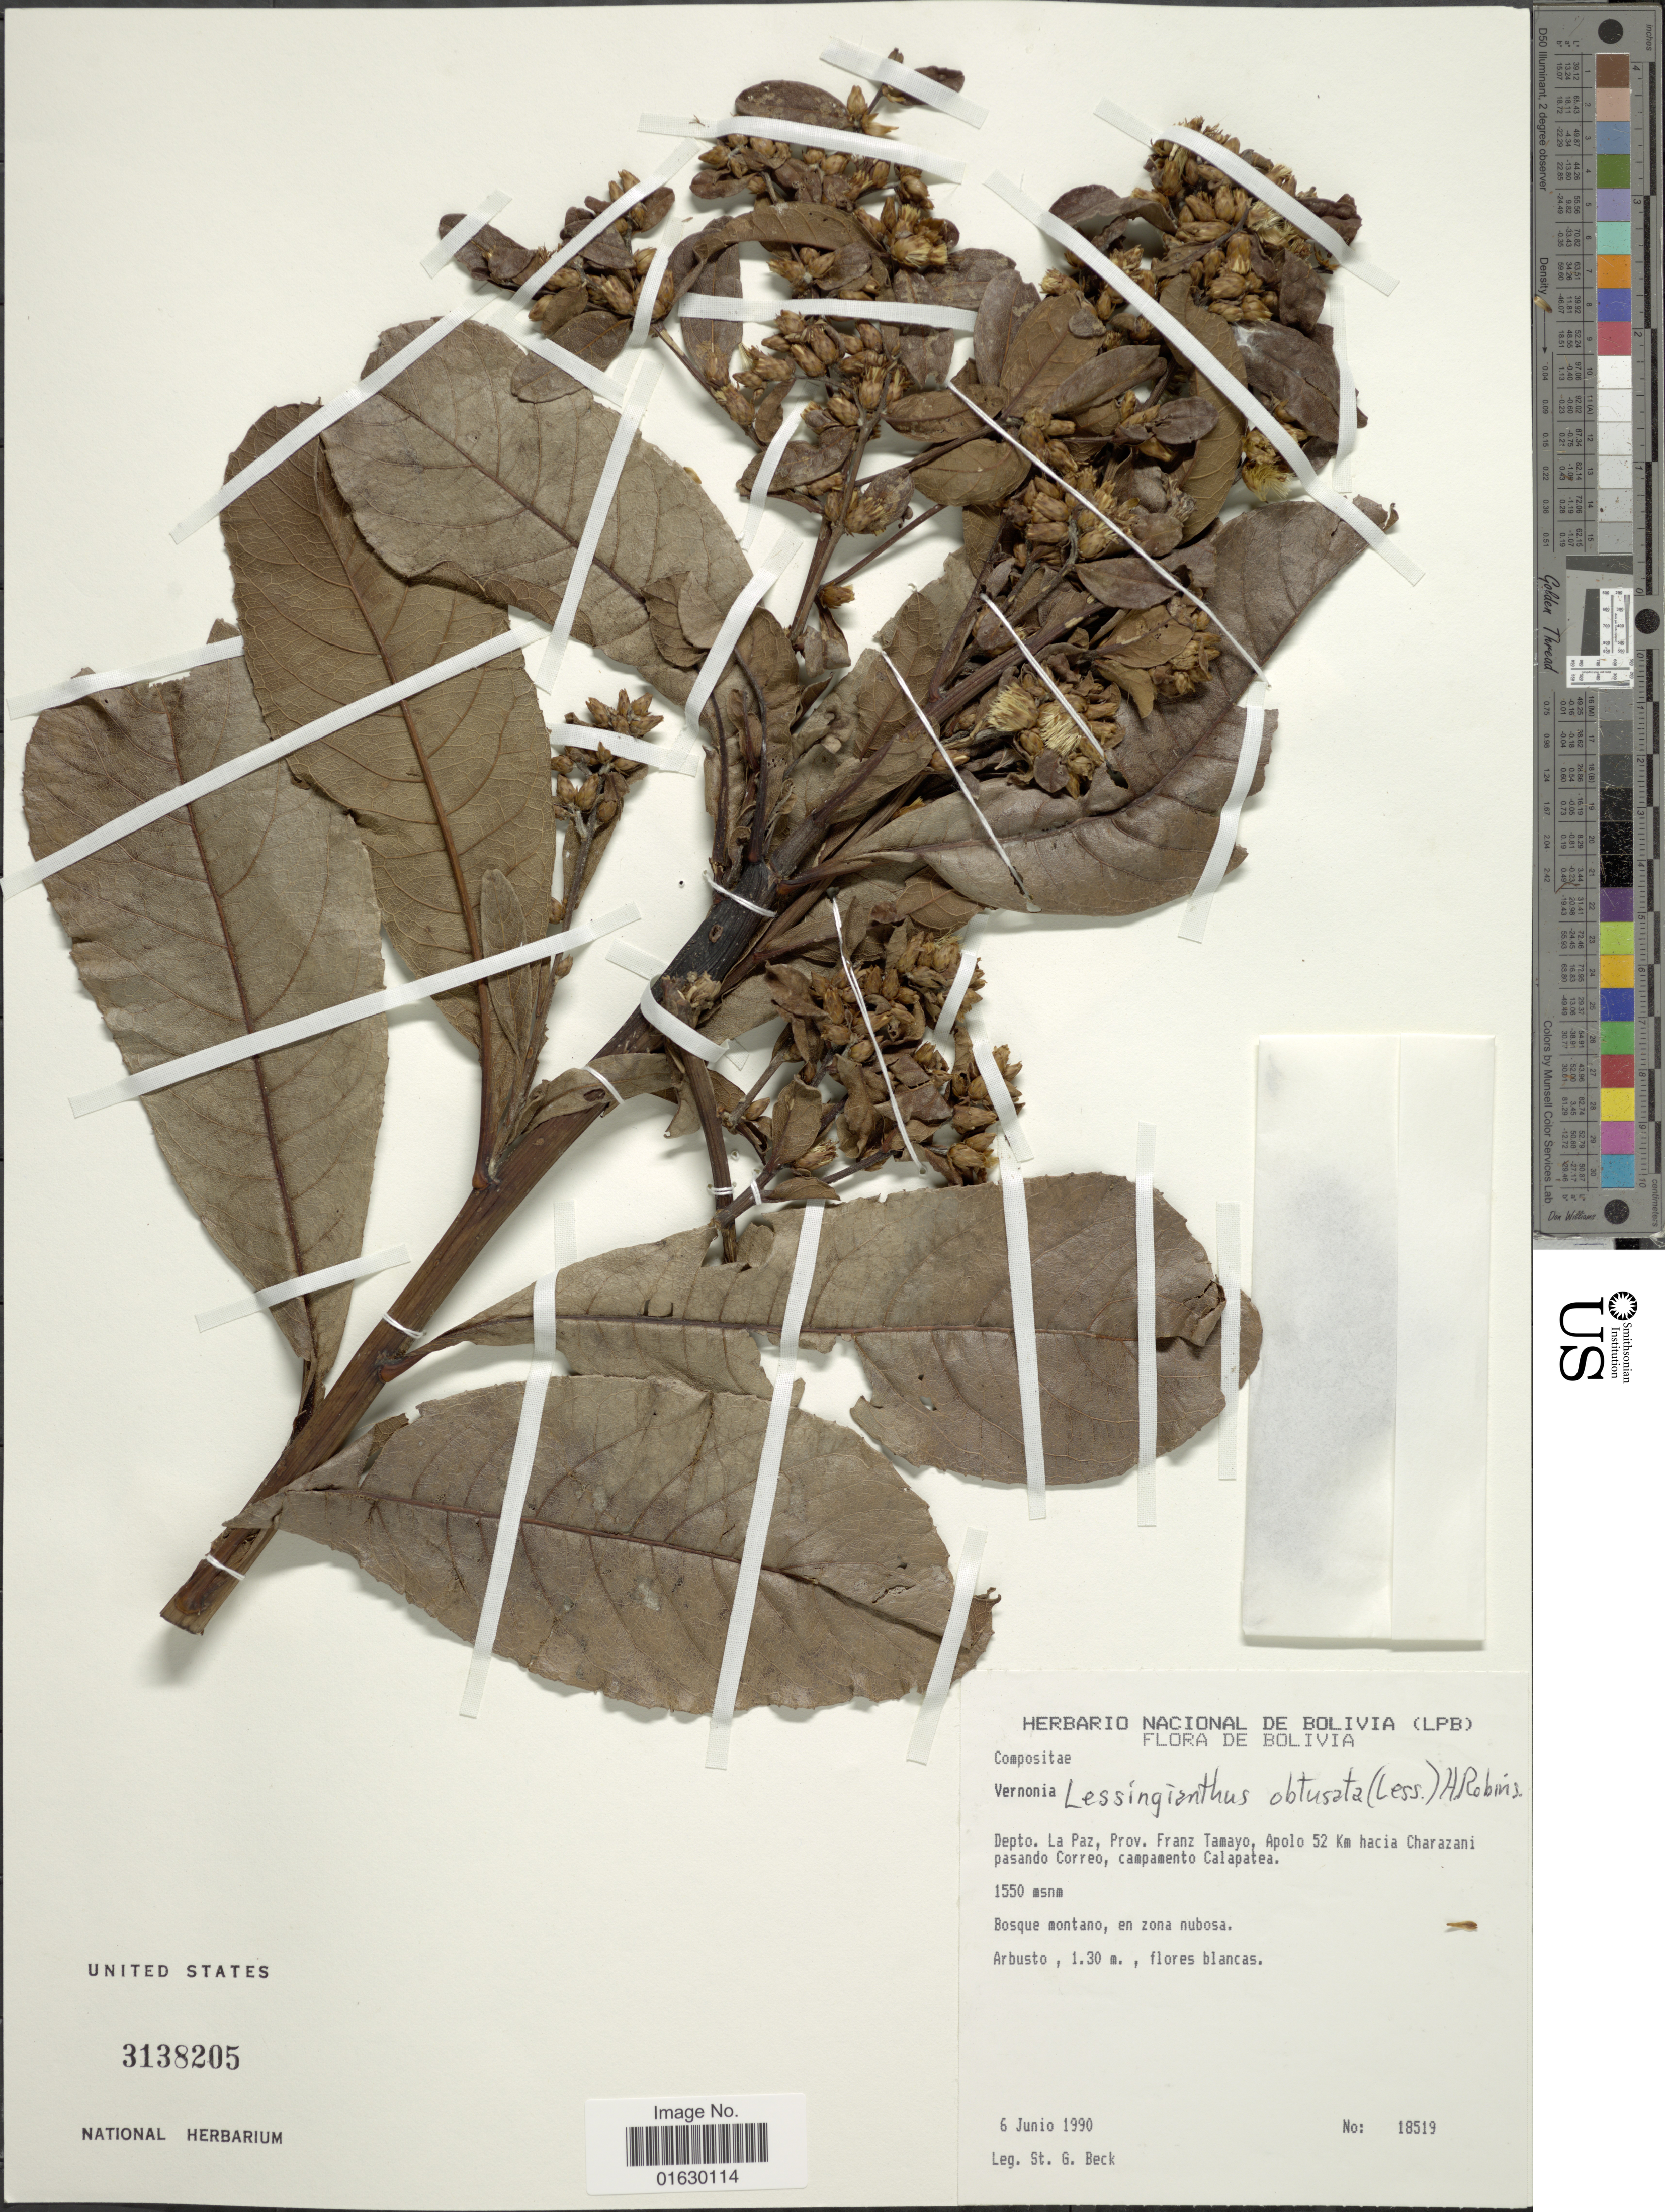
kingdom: Plantae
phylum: Tracheophyta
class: Magnoliopsida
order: Asterales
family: Asteraceae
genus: Lessingianthus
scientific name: Lessingianthus obtusatus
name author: (Less.) H. Rob.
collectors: S. G. Beck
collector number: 18519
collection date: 1990-06-06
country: Bolivia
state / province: La Paz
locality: Depto. La Paz, Prov. Franz Tamayo, Apolo 52 km hacia Charazani pasando Correo, campamento Calapatea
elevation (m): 1550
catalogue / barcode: US 3138205